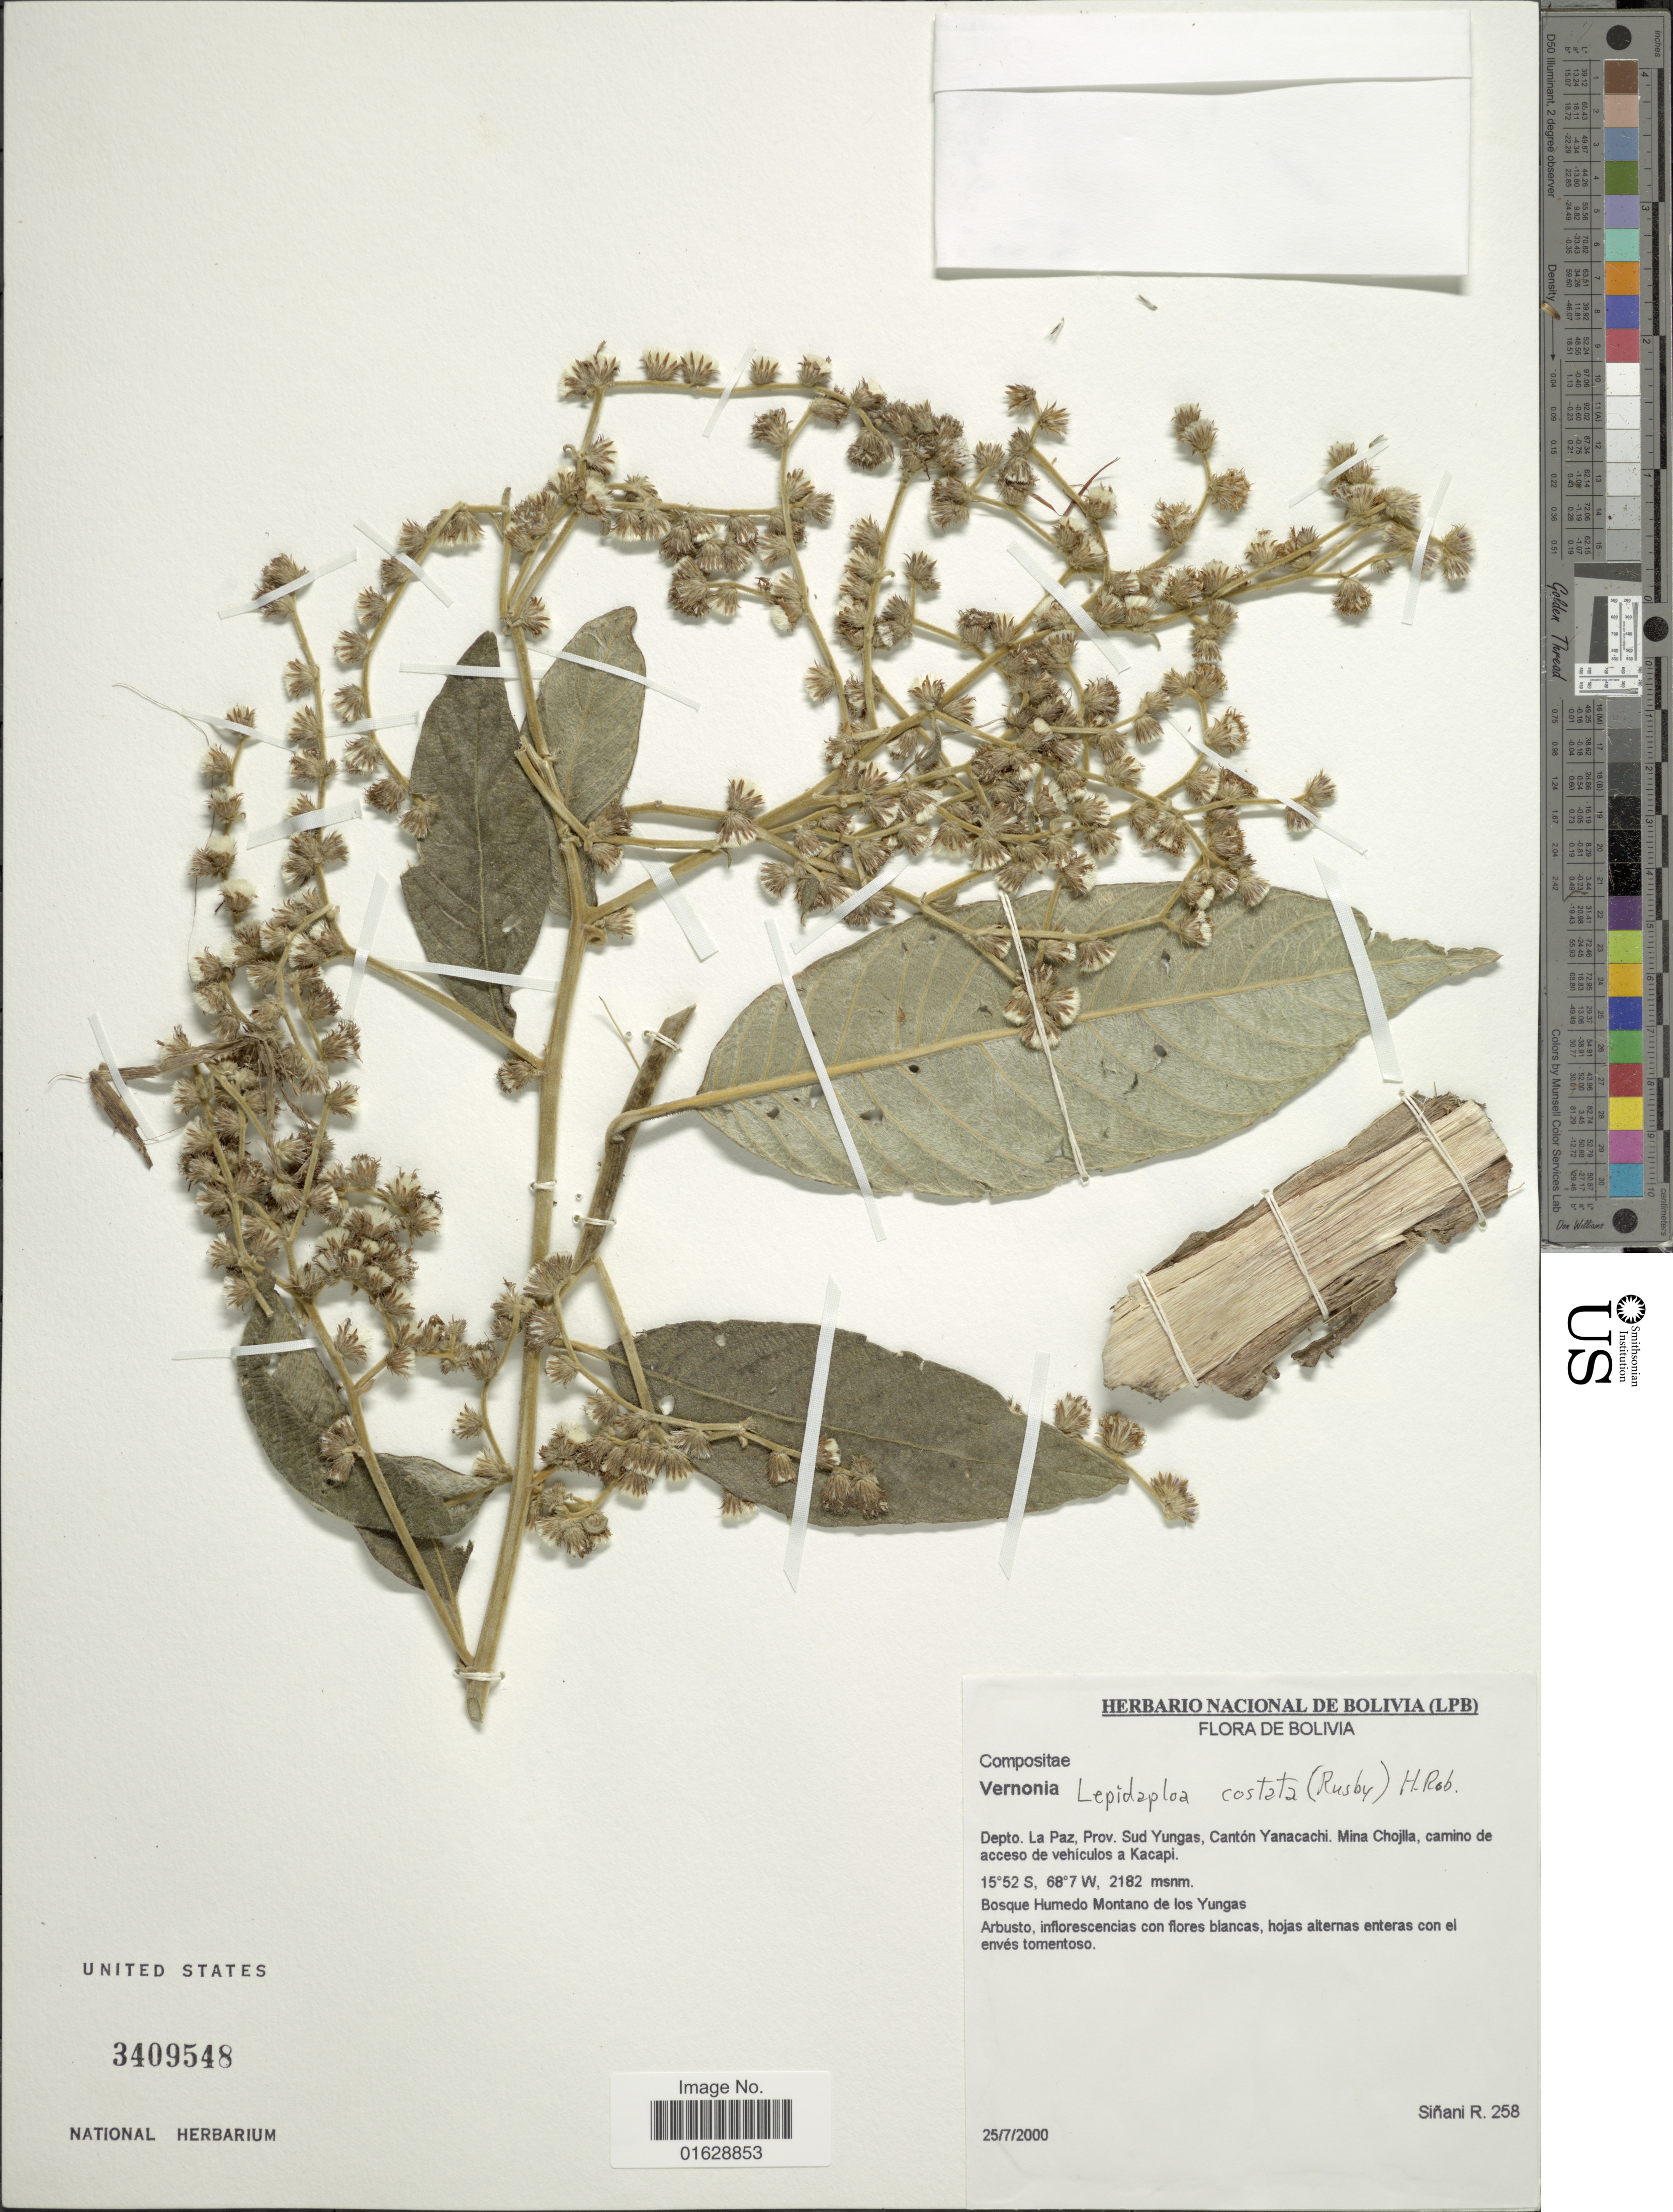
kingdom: Plantae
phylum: Tracheophyta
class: Magnoliopsida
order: Asterales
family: Asteraceae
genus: Lepidaploa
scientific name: Lepidaploa costata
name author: (Rusby) H. Rob.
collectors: R. Sinani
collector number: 258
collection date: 2000-07-25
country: Bolivia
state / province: La Paz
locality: Prov. Sud Yungas, Cantom Yanacachi. Mina Chojilla, camino de acceso de vehiculos a Kacapi.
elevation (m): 2182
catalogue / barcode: US 3409548